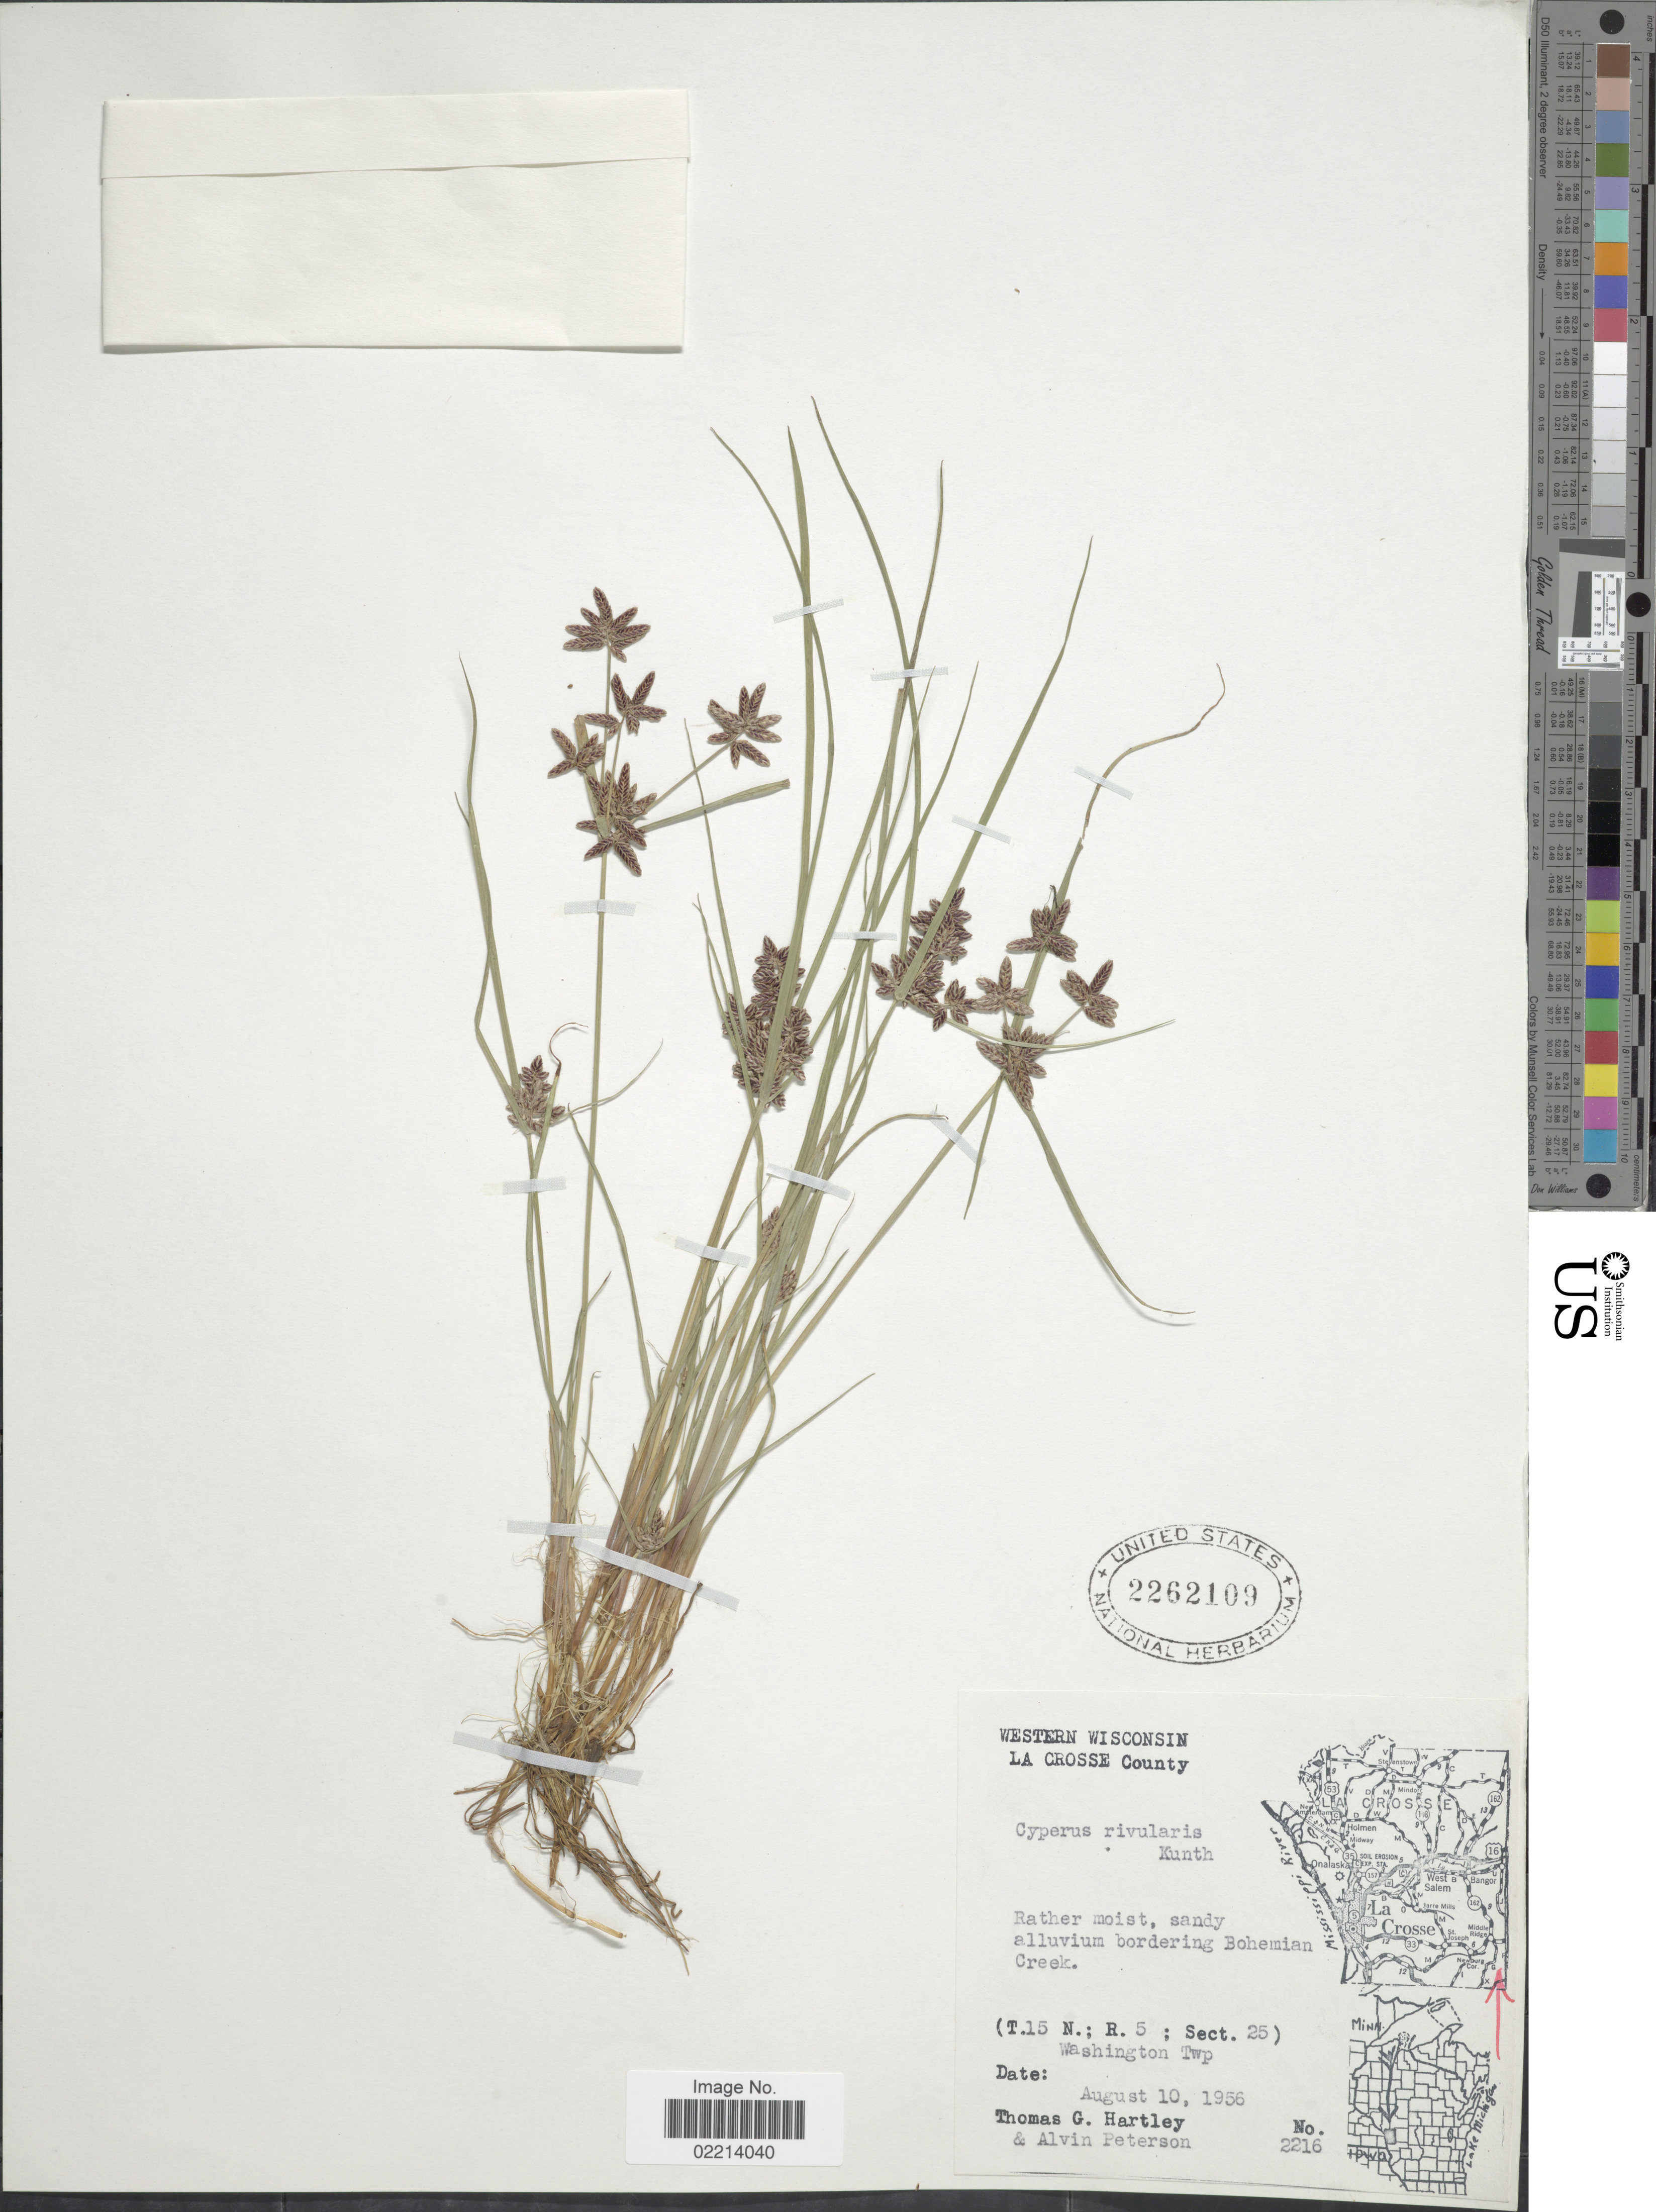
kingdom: Plantae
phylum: Tracheophyta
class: Liliopsida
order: Poales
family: Cyperaceae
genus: Cyperus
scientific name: Cyperus bipartitus Torr.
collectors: T. G. Hartley & A. M. Peterson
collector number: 2216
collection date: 1956-08-10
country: United States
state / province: Wisconsin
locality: Western Wisconsin. La Crosse County. Rather moist, sandy alluvium bordering Bohemian Creek. (T. 15 N.; R. 5; Sect. 25). Washington Twp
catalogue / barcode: US 2262109